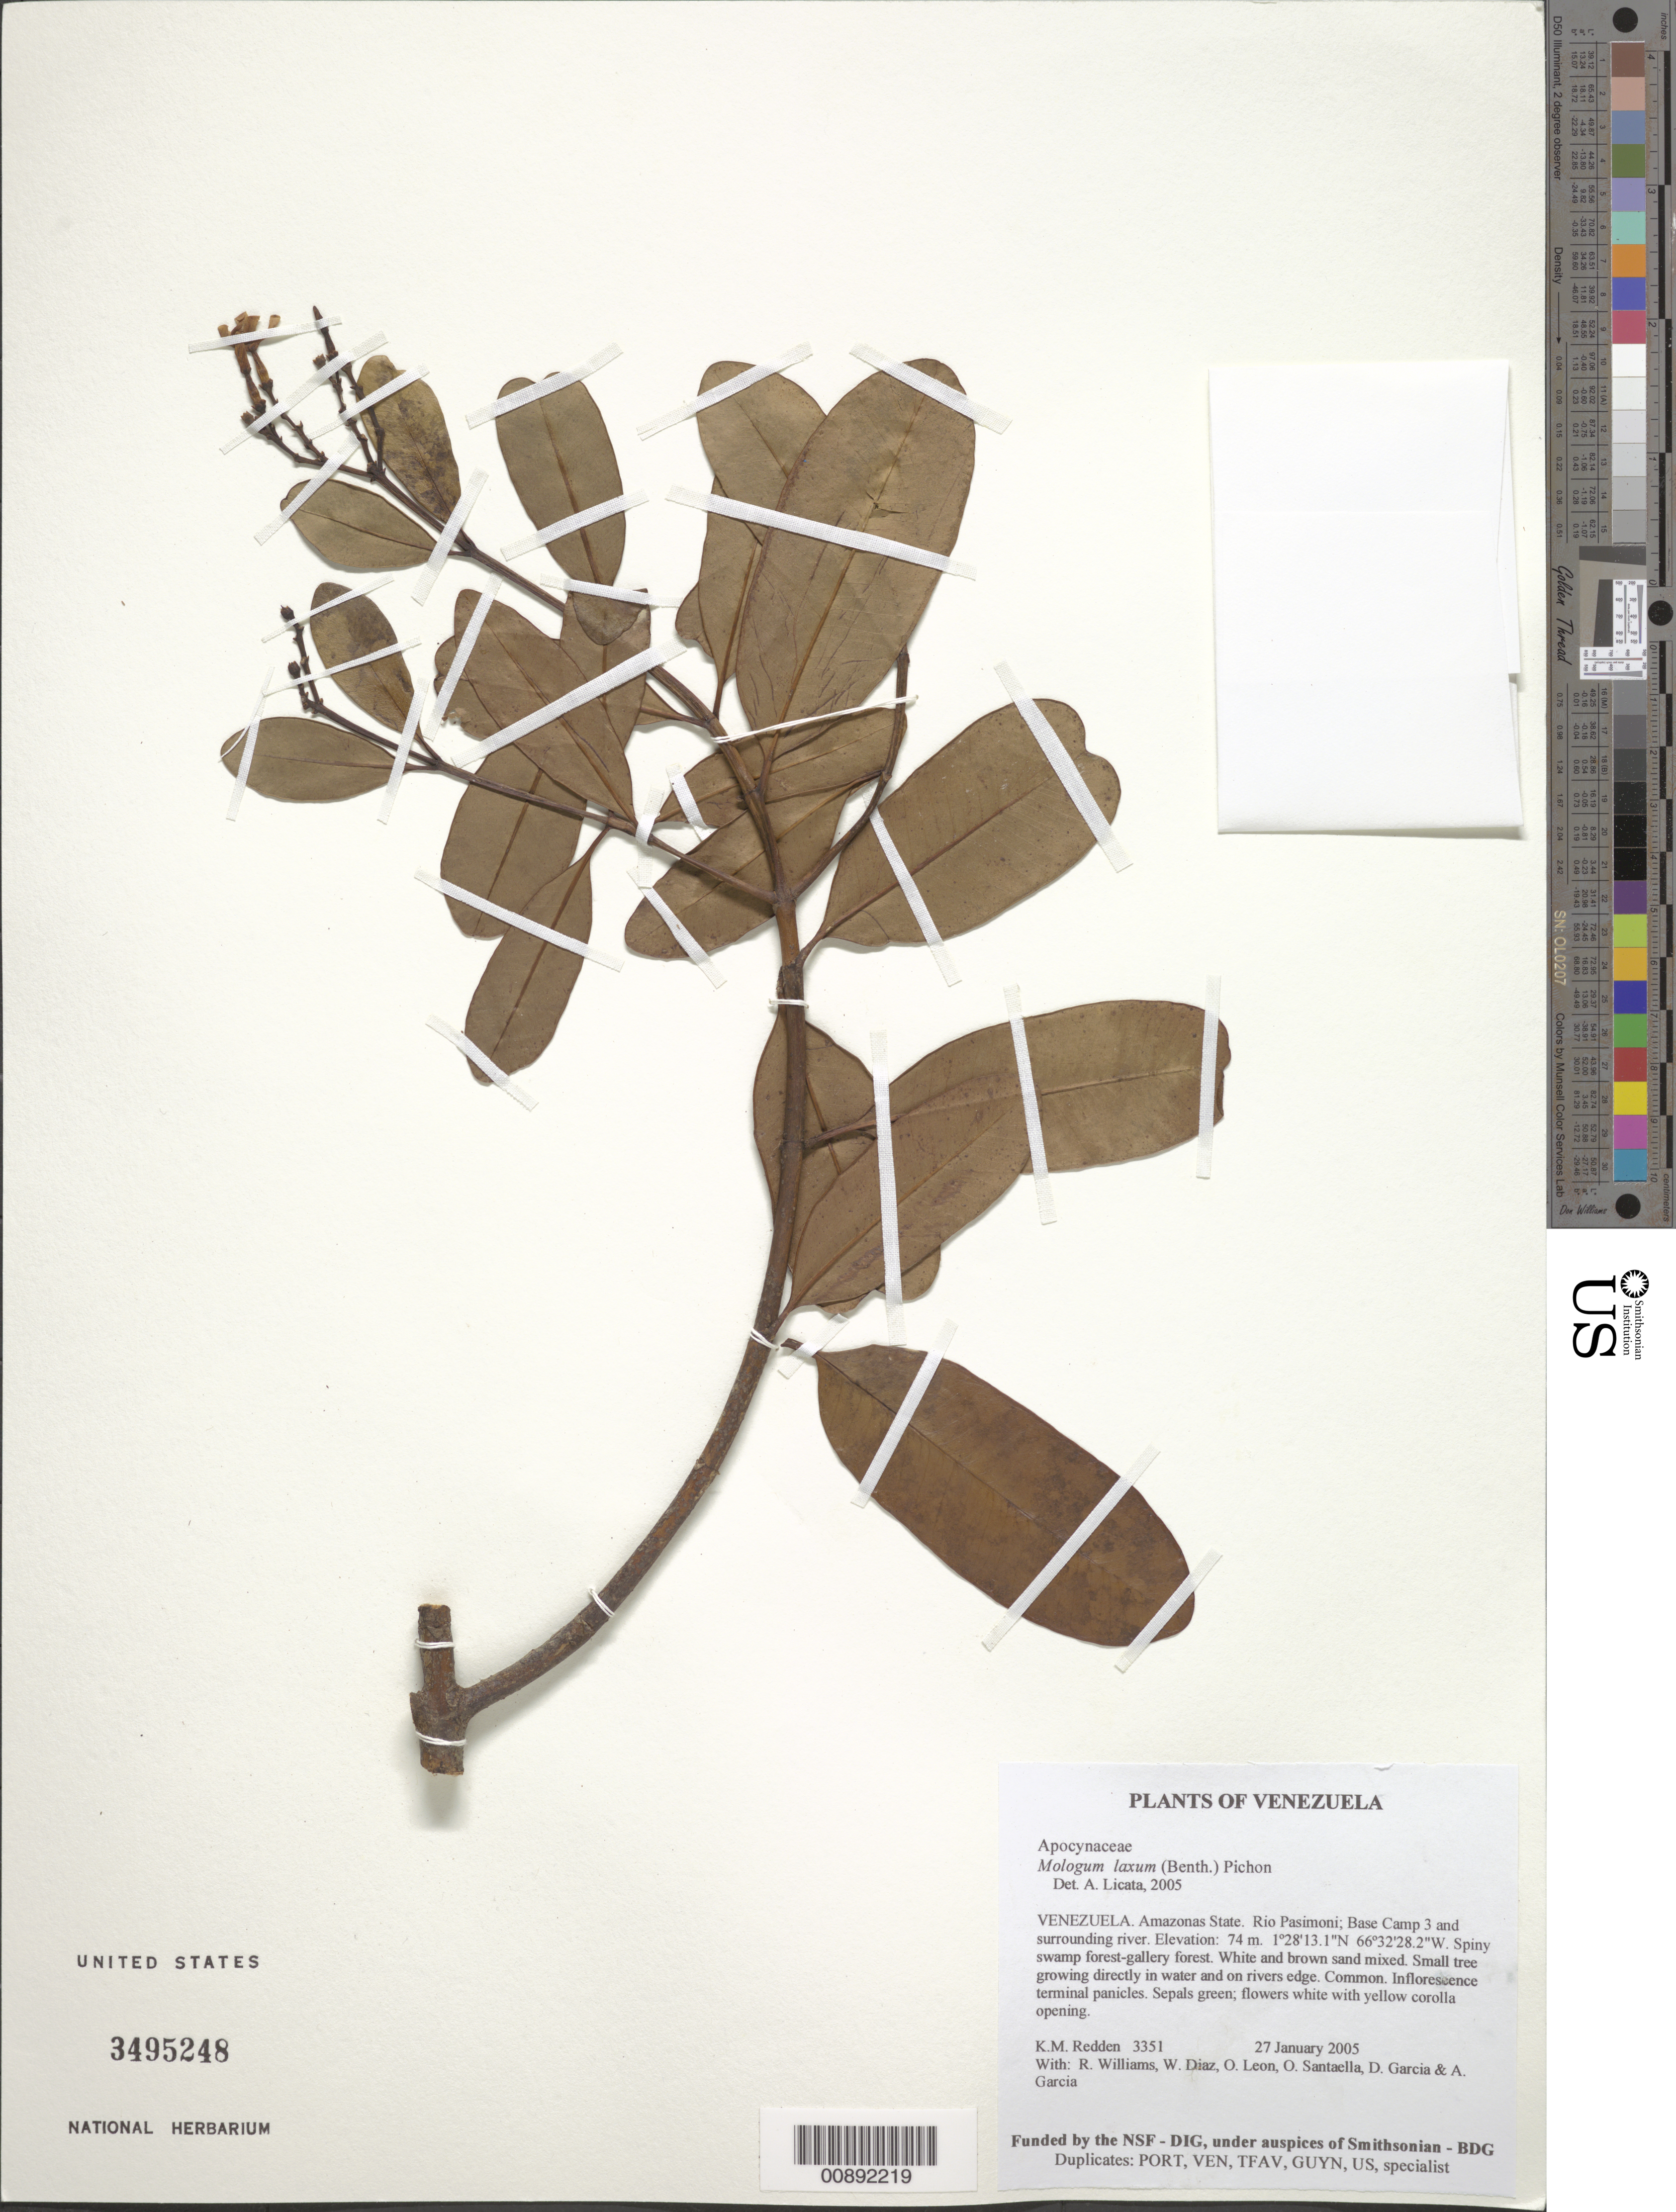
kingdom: Plantae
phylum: Tracheophyta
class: Magnoliopsida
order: Gentianales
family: Apocynaceae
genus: Molongum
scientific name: Molongum laxum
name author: (Benth.) Pichon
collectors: K. M. Redden, R. Williams, W. Díaz P., O. León & et al.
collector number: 3351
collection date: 2005-01-27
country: Venezuela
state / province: Amazonas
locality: Rio Pasimoni; Base Camp 3 and surrounding river.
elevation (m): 74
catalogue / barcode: US 3495248